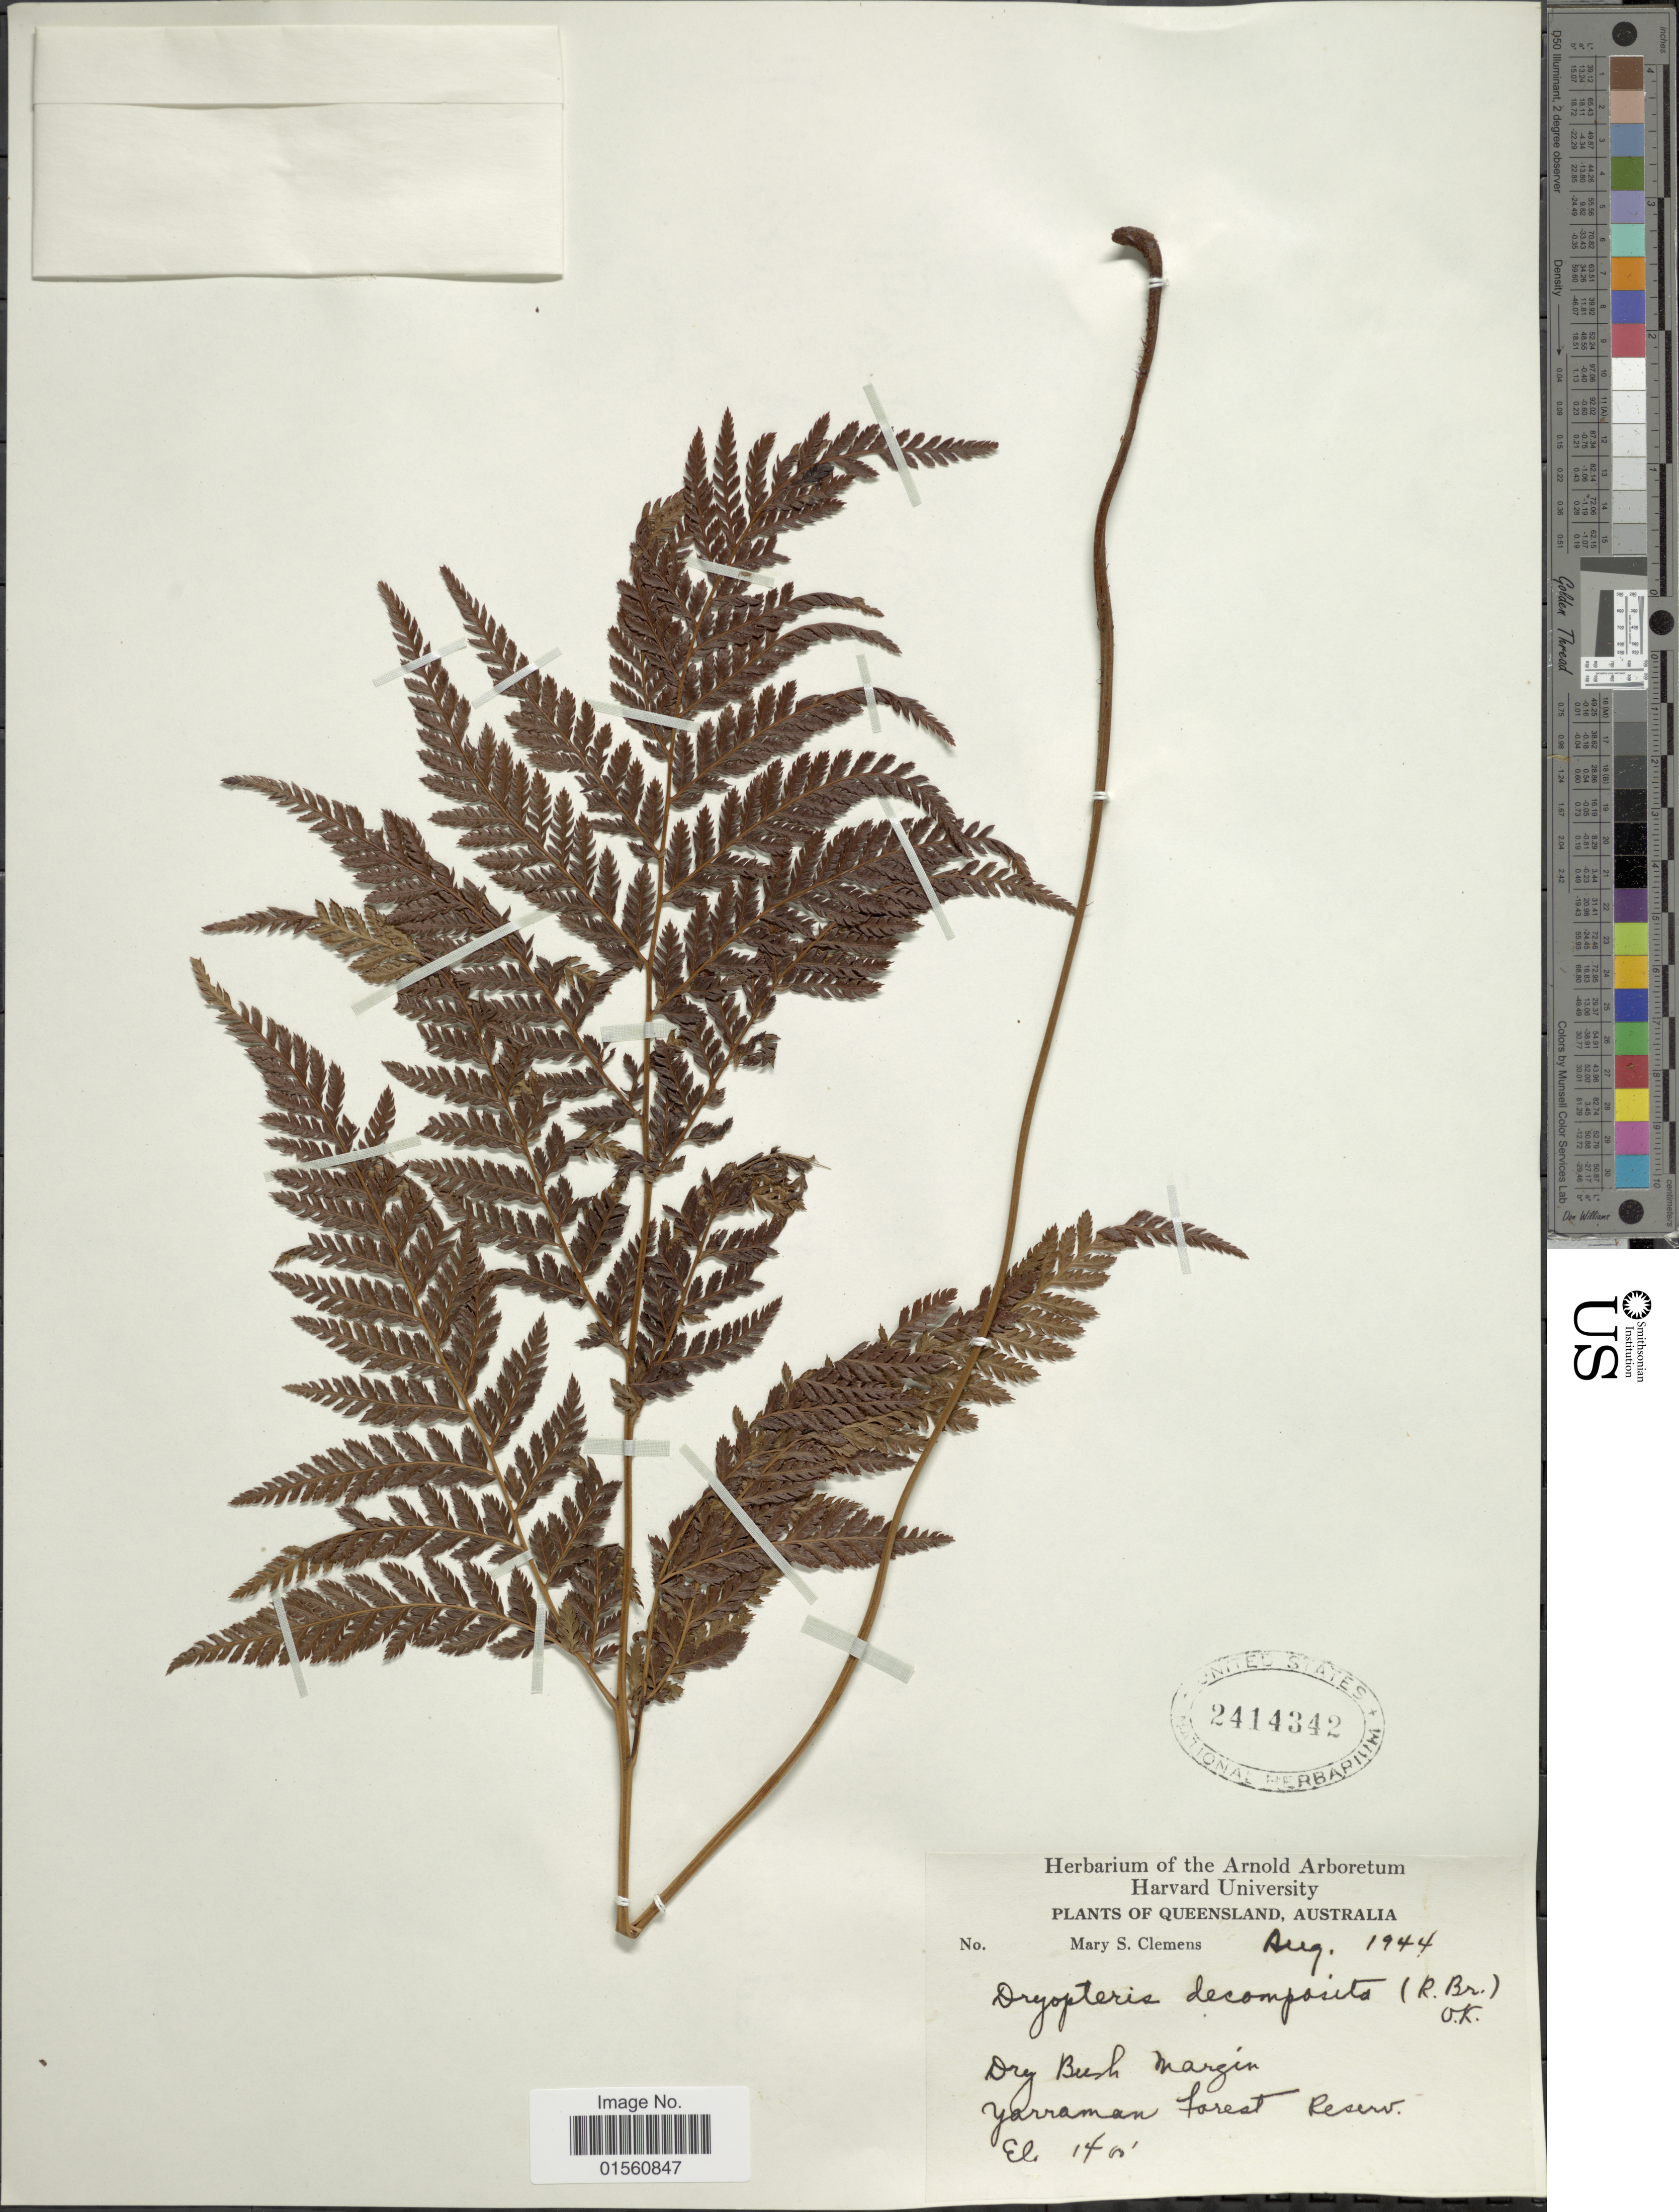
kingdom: Plantae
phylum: Tracheophyta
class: Polypodiopsida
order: Polypodiales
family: Dryopteridaceae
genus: Lastreopsis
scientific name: Lastreopsis decomposita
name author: (R. Br.) Tindale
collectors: M. S. Clemens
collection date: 1944-08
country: Australia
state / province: Queensland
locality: Dry bush margin, Yarraman forest Reserv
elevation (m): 427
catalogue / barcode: US 2414342